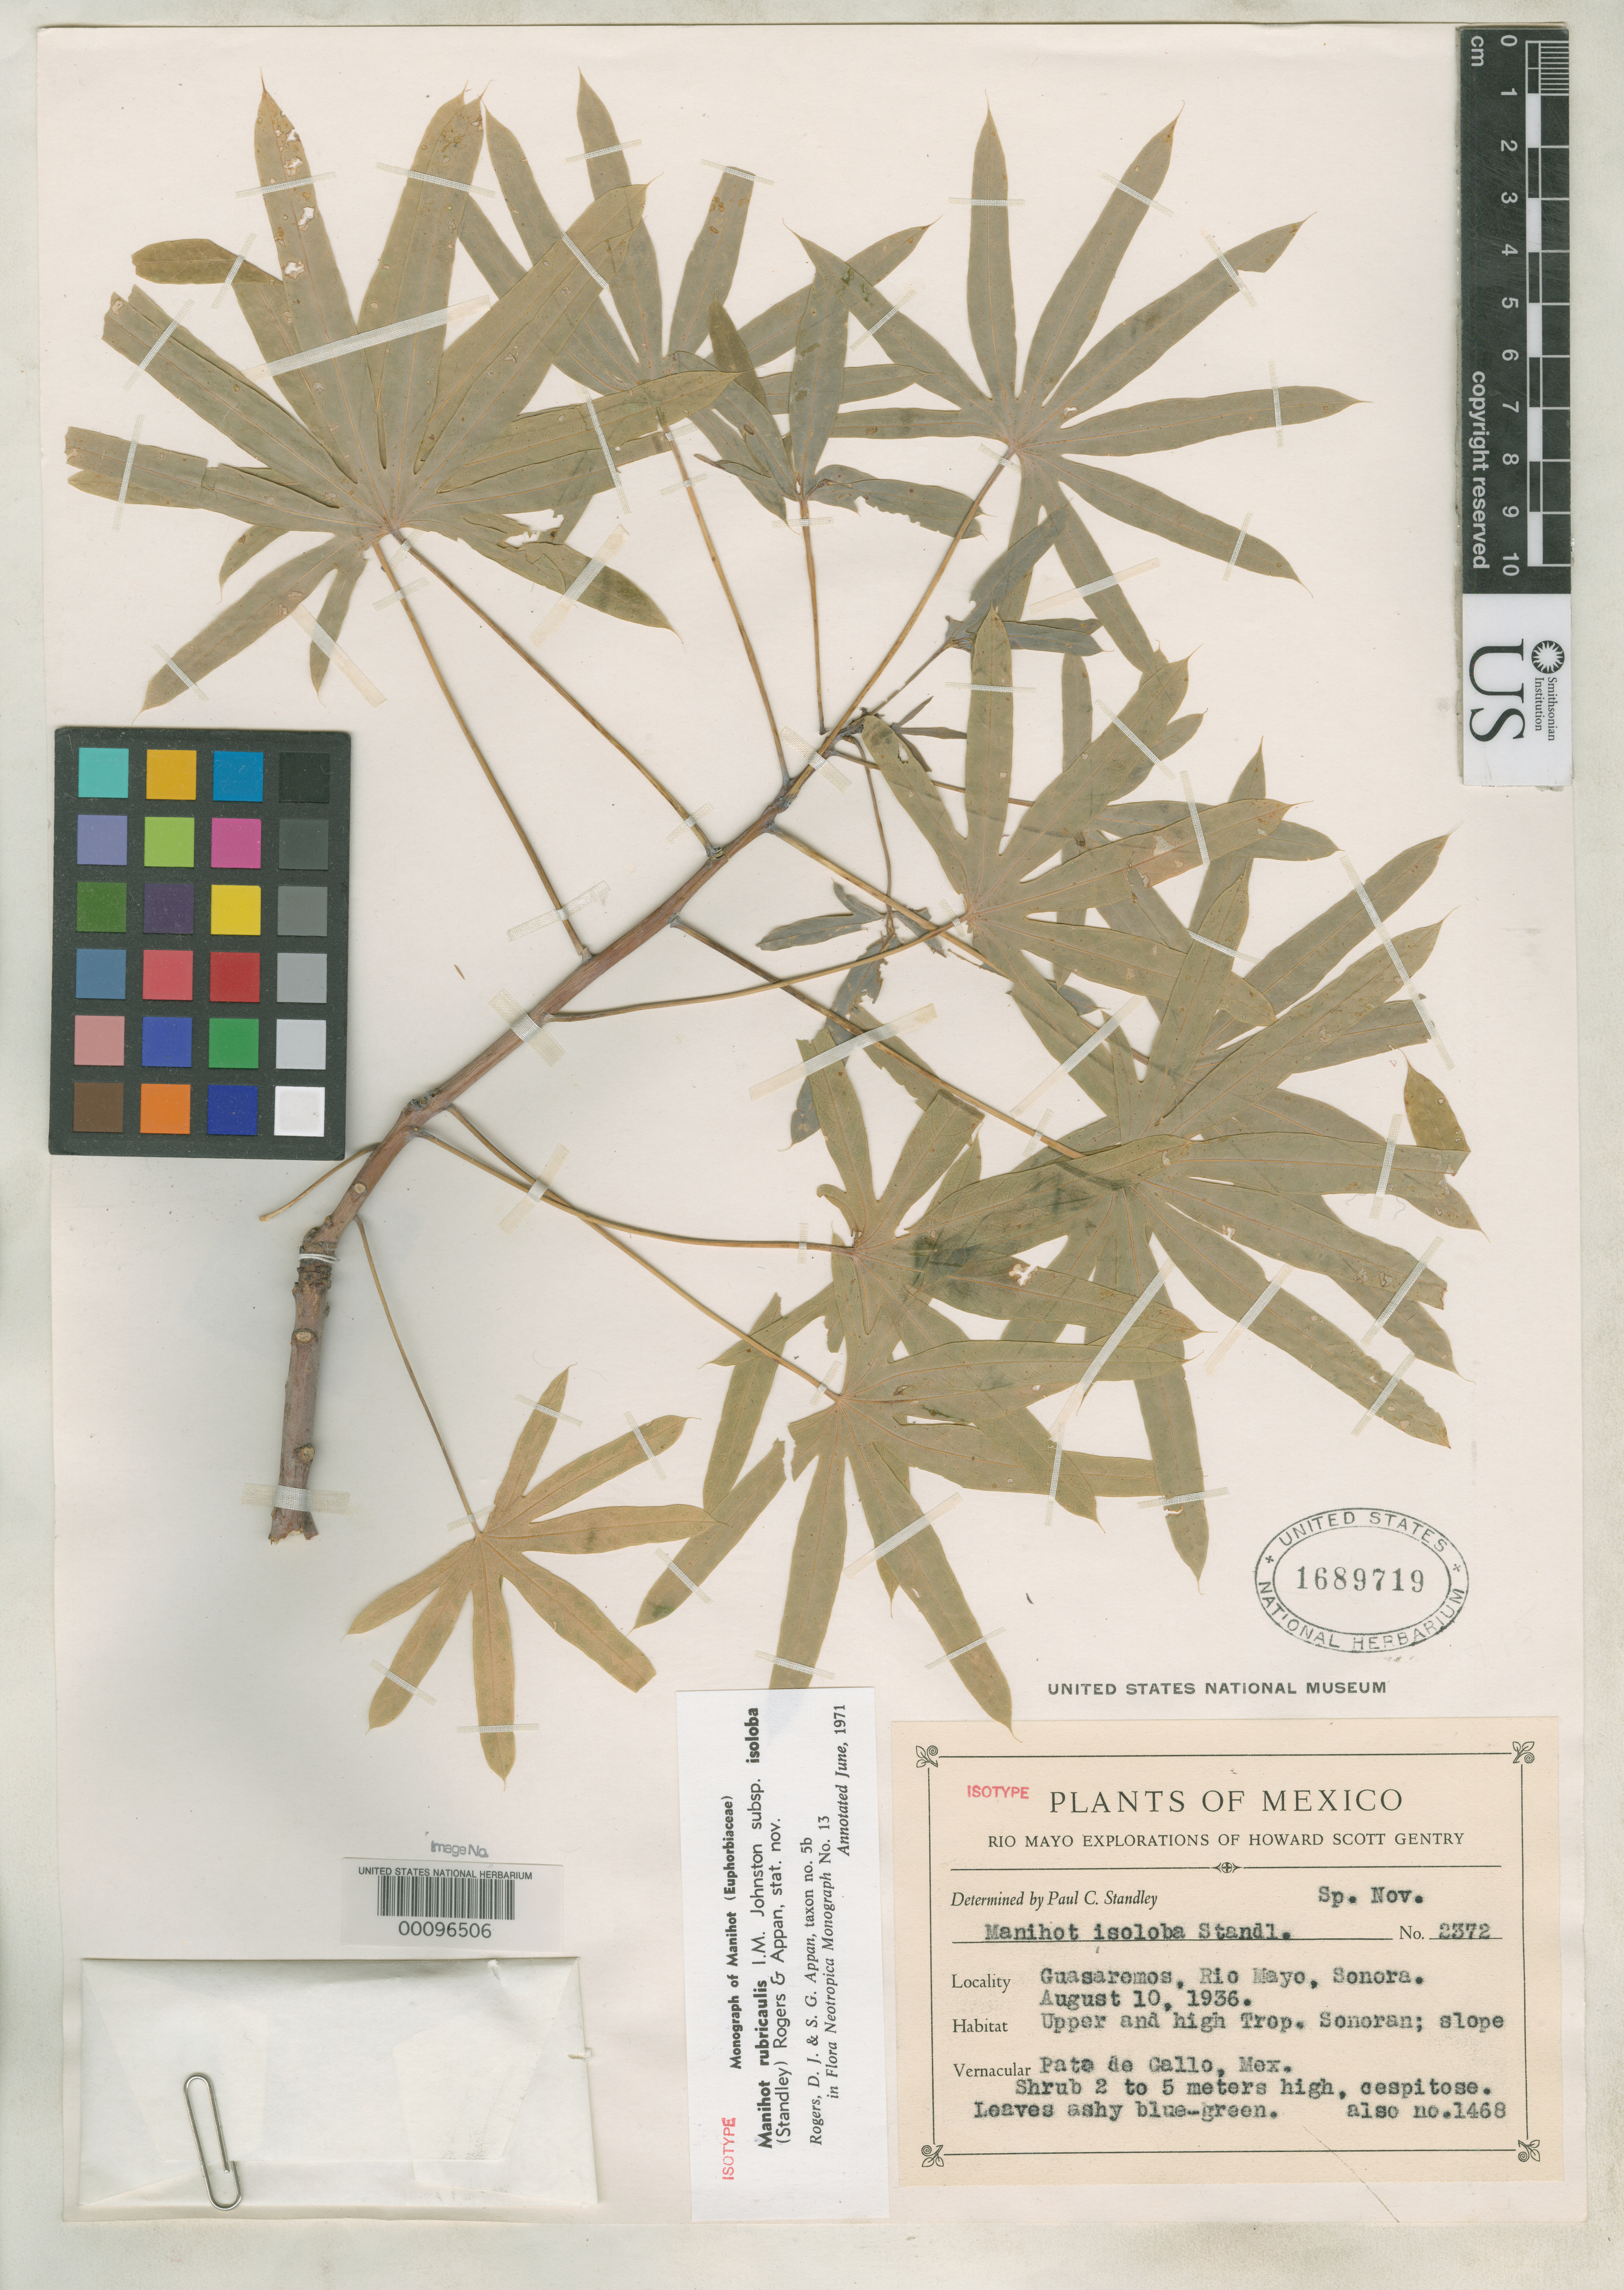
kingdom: Plantae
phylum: Tracheophyta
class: Magnoliopsida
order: Malpighiales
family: Euphorbiaceae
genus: Manihot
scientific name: Manihot isoloba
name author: Standl.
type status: Isotype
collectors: H. S. Gentry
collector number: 2372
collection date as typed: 10 Aug 1936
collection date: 1936-08-10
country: Mexico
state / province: Sonora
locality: Guasaremos, Rio Mayo.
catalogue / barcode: US 1689179